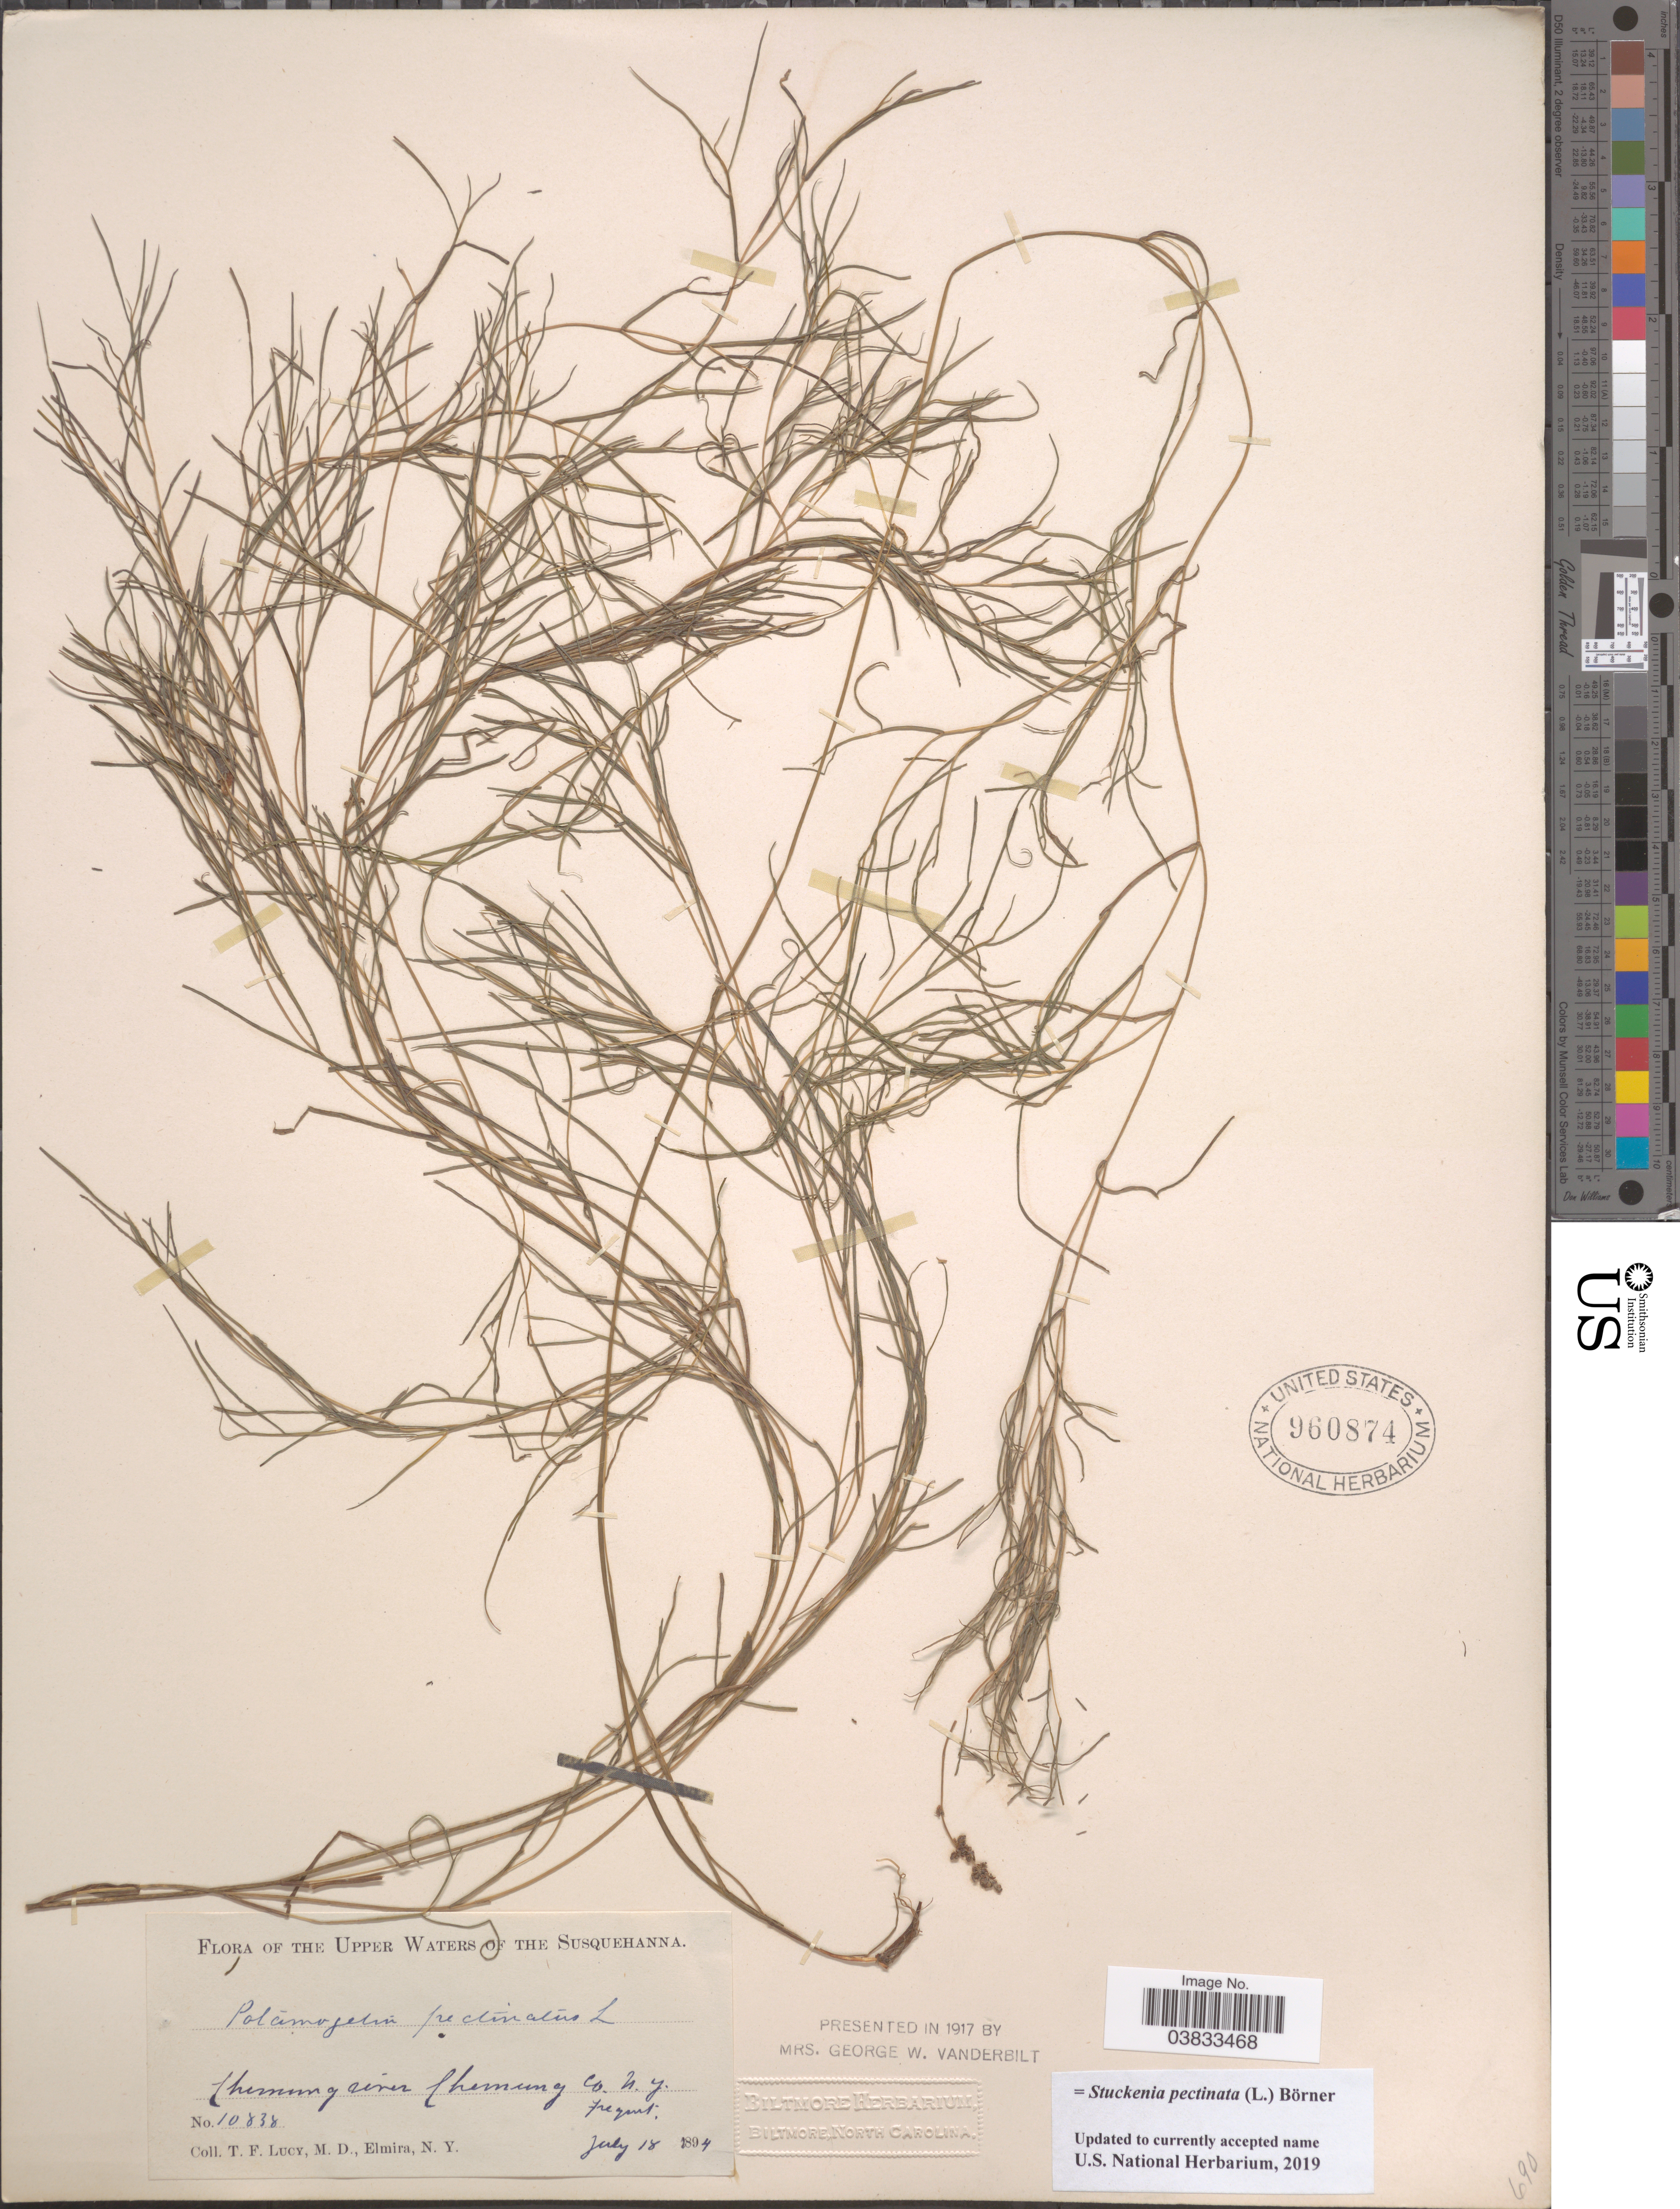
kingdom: Plantae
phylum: Tracheophyta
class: Liliopsida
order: Alismatales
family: Potamogetonaceae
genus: Stuckenia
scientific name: Stuckenia pectinata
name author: (L.) Börner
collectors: T. Lucy & M. Elmira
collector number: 10838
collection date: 1894-07-18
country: United States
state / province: New York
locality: Upper Waters of the Susquehanna. Chemung river. Chemung Co.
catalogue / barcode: US 960874